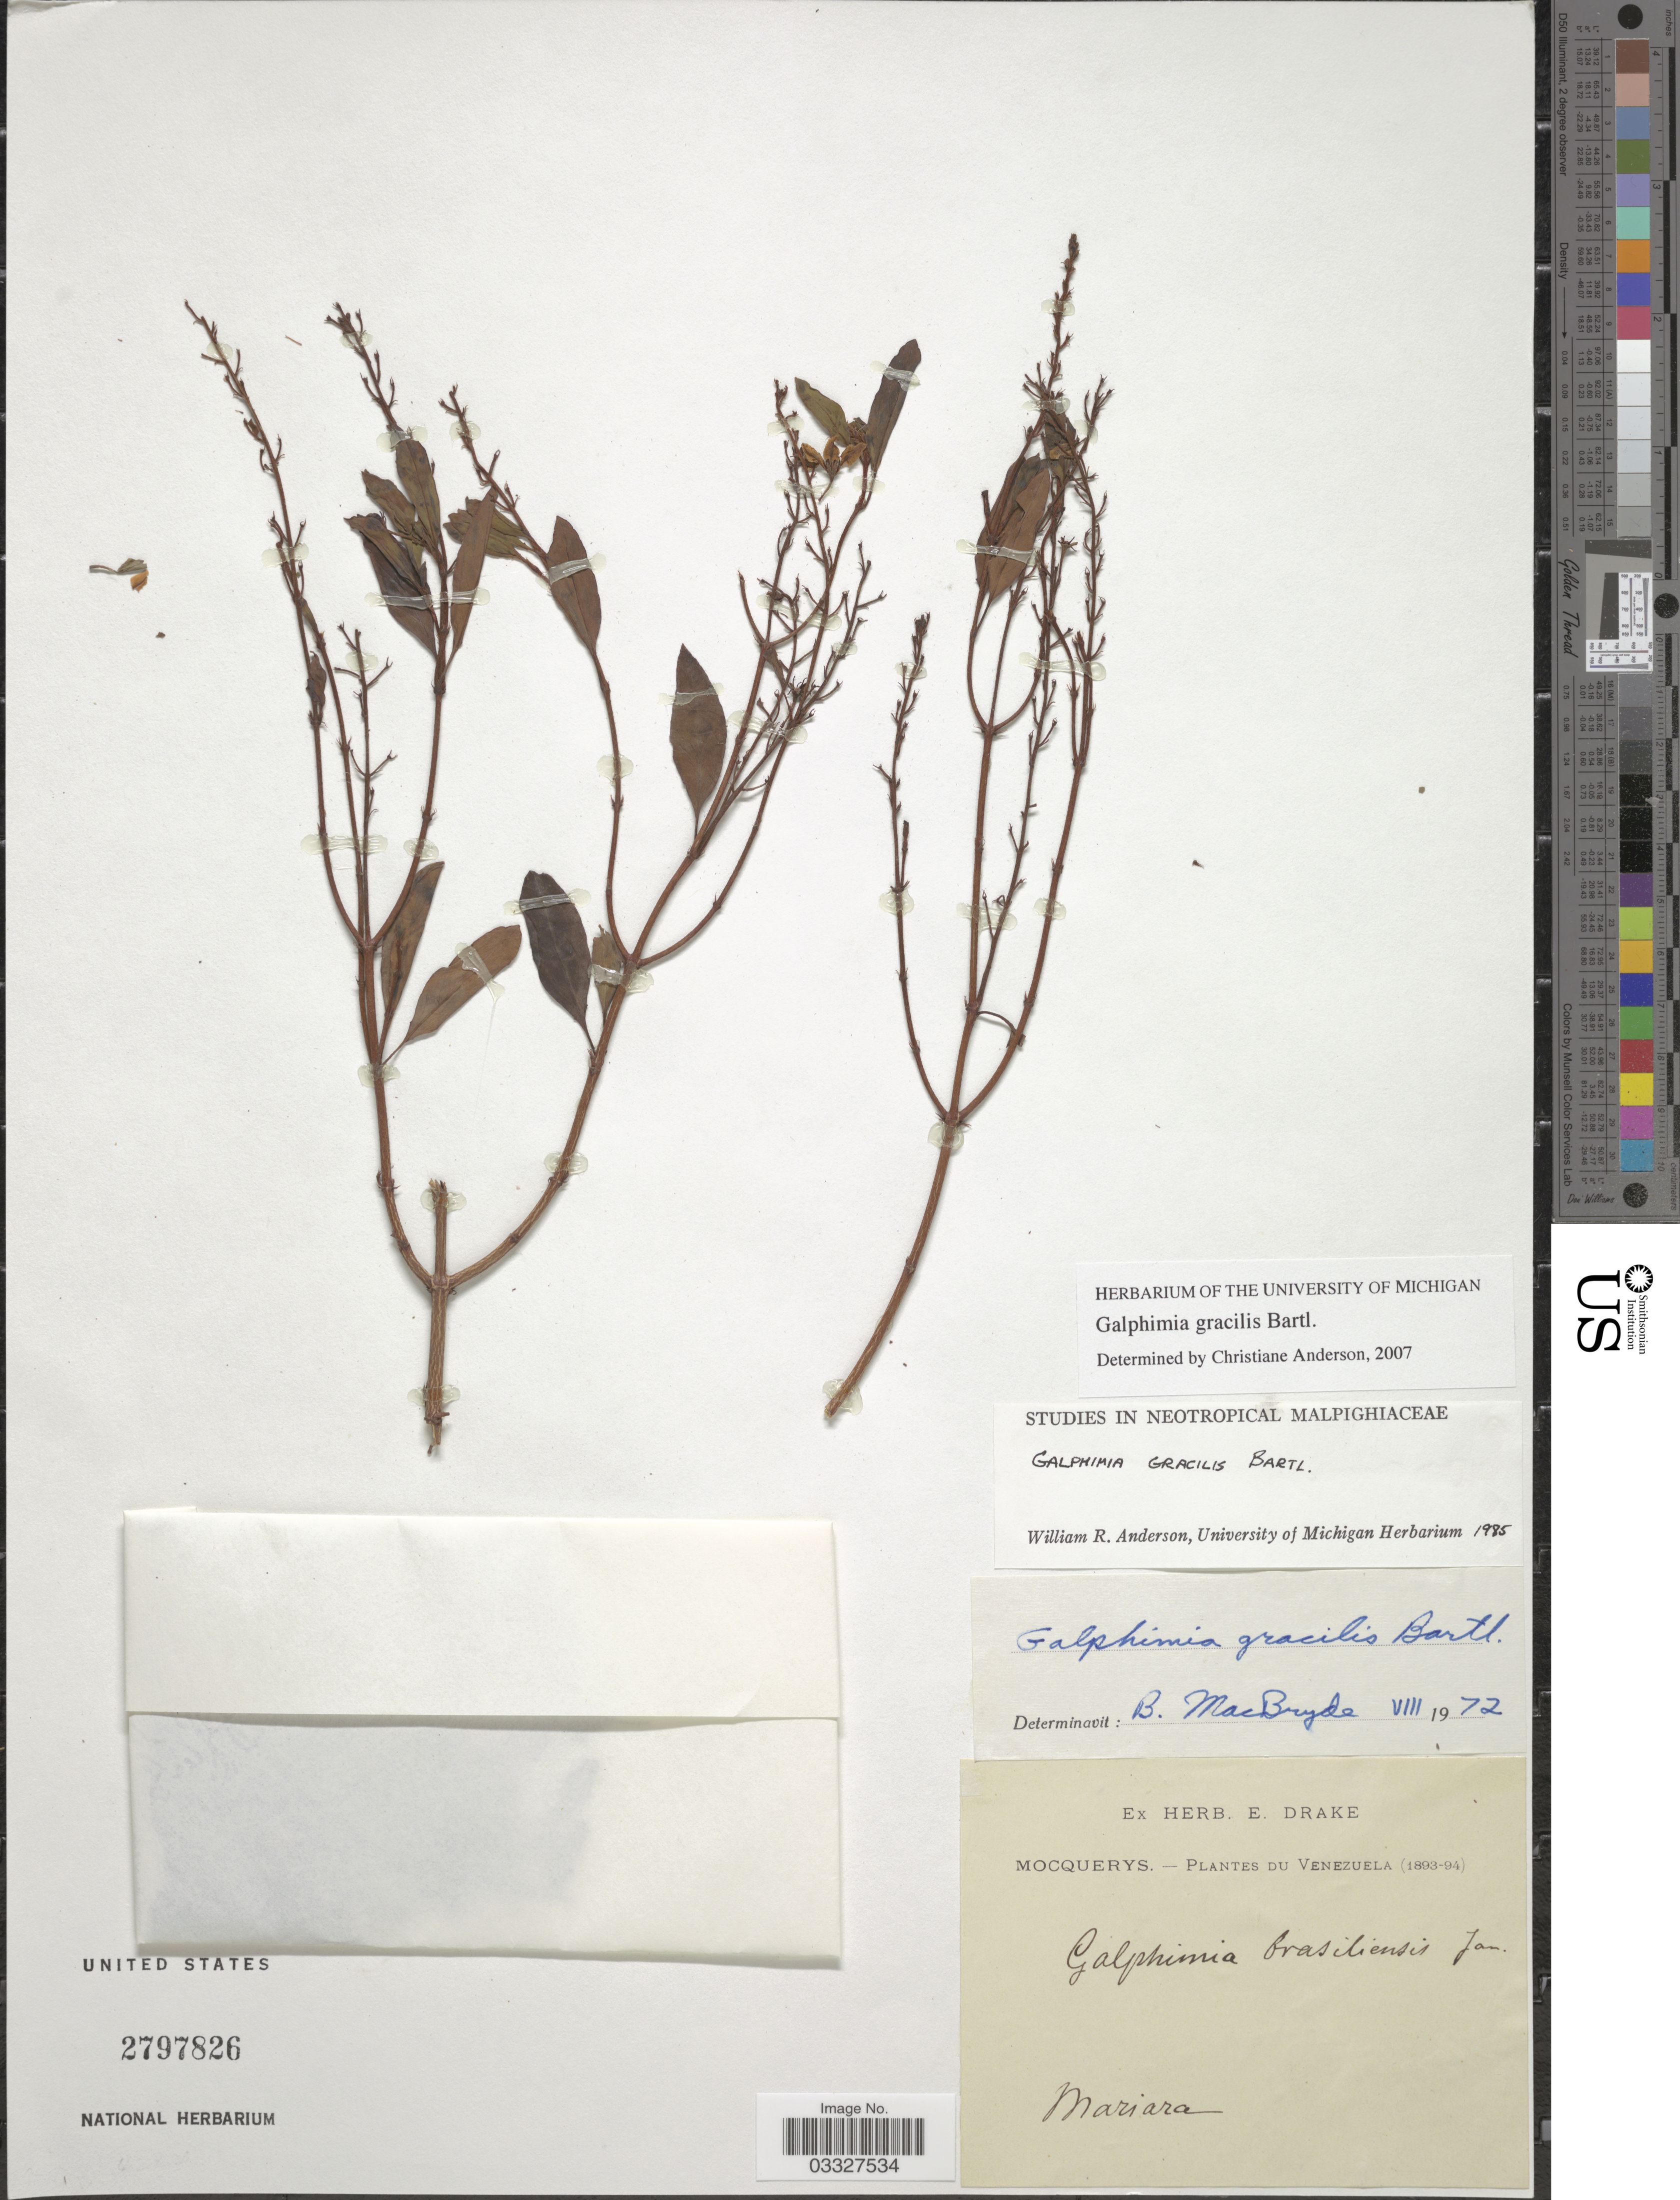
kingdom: Plantae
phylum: Tracheophyta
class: Magnoliopsida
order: Malpighiales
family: Malpighiaceae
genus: Galphimia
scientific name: Galphimia gracilis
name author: Bartl.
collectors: A. Mocquerys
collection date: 1893/1894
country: Venezuela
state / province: Carabobo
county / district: Diego Ibarra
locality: Mariara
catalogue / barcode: US 2797826